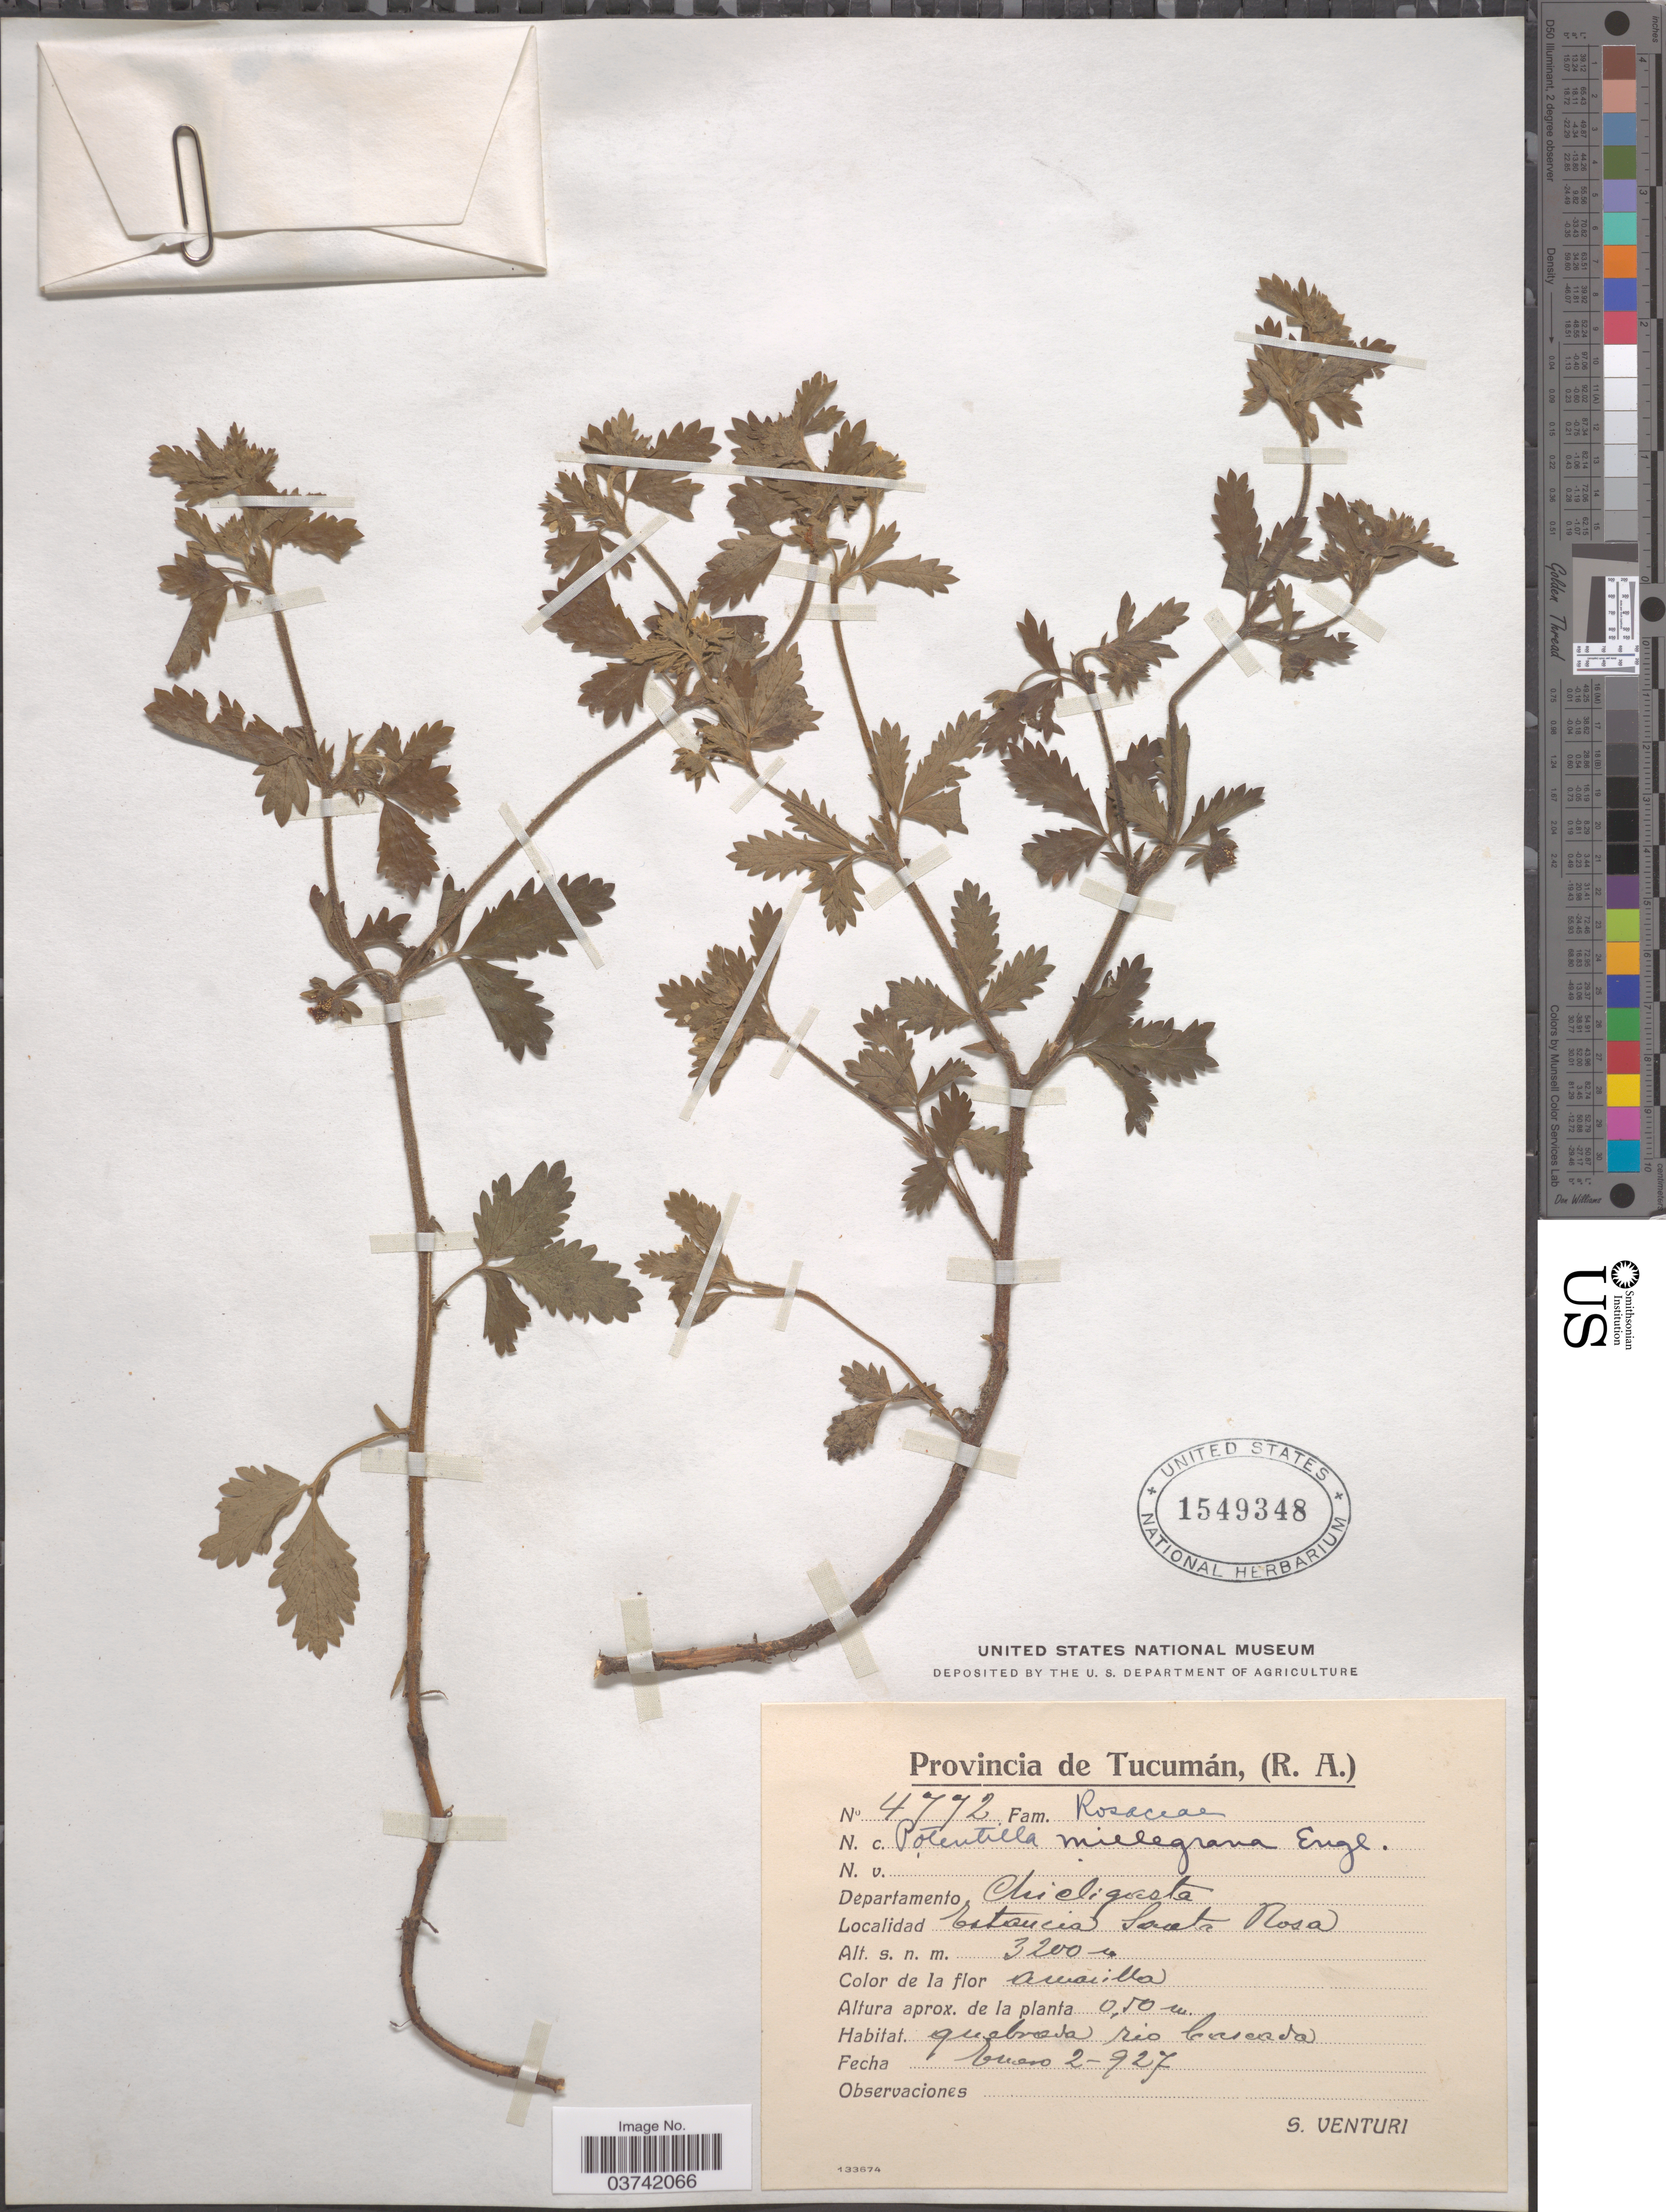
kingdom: Plantae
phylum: Tracheophyta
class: Magnoliopsida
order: Rosales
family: Rosaceae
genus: Potentilla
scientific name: Potentilla millegrana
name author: Engelm. ex Lehm.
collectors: S. Venturi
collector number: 4772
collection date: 1927-01-02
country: Argentina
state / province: Tucuman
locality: Departamento Chicligasta. Estancia Santa Rosa.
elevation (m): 3200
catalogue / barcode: US 1549348